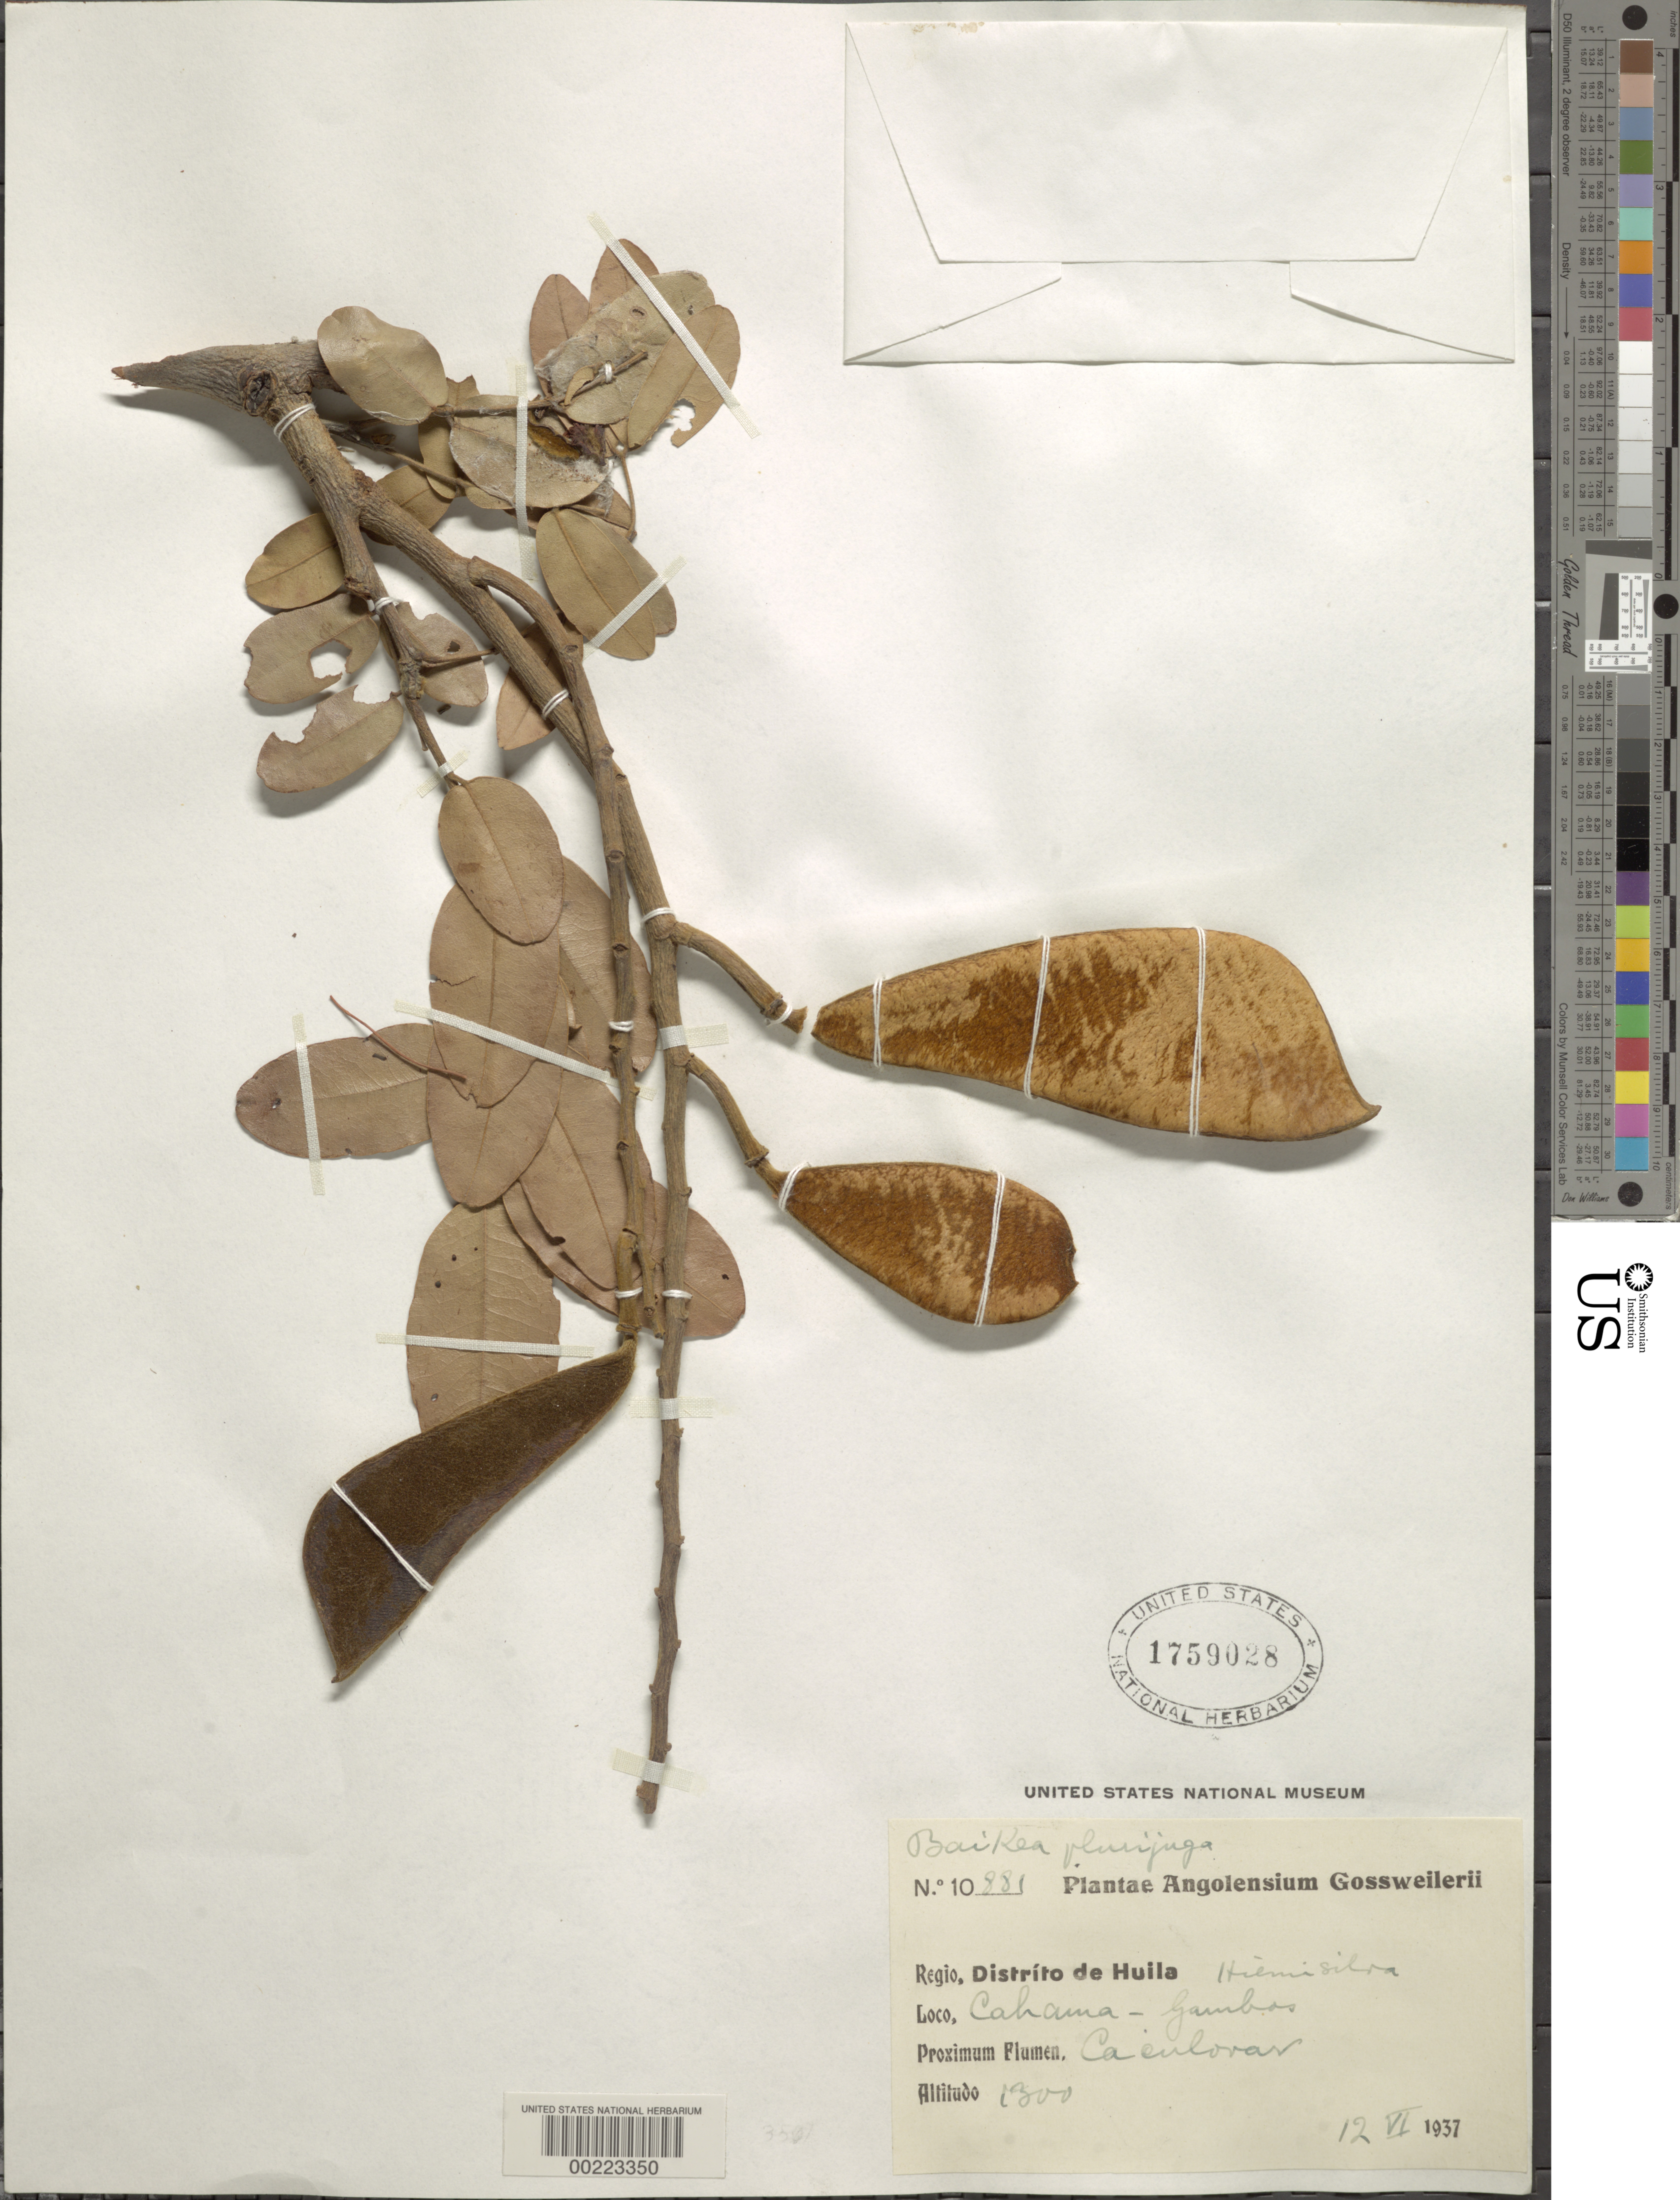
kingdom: Plantae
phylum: Tracheophyta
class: Magnoliopsida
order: Fabales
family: Fabaceae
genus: Baikiaea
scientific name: Baikiaea plurijuga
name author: Harms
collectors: J. Gossweiler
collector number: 881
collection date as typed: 12 Jun 1937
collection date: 1937-06-12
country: Angola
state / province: Huíla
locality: Cahama-Cambos; near Caculovar River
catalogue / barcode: US 1759028